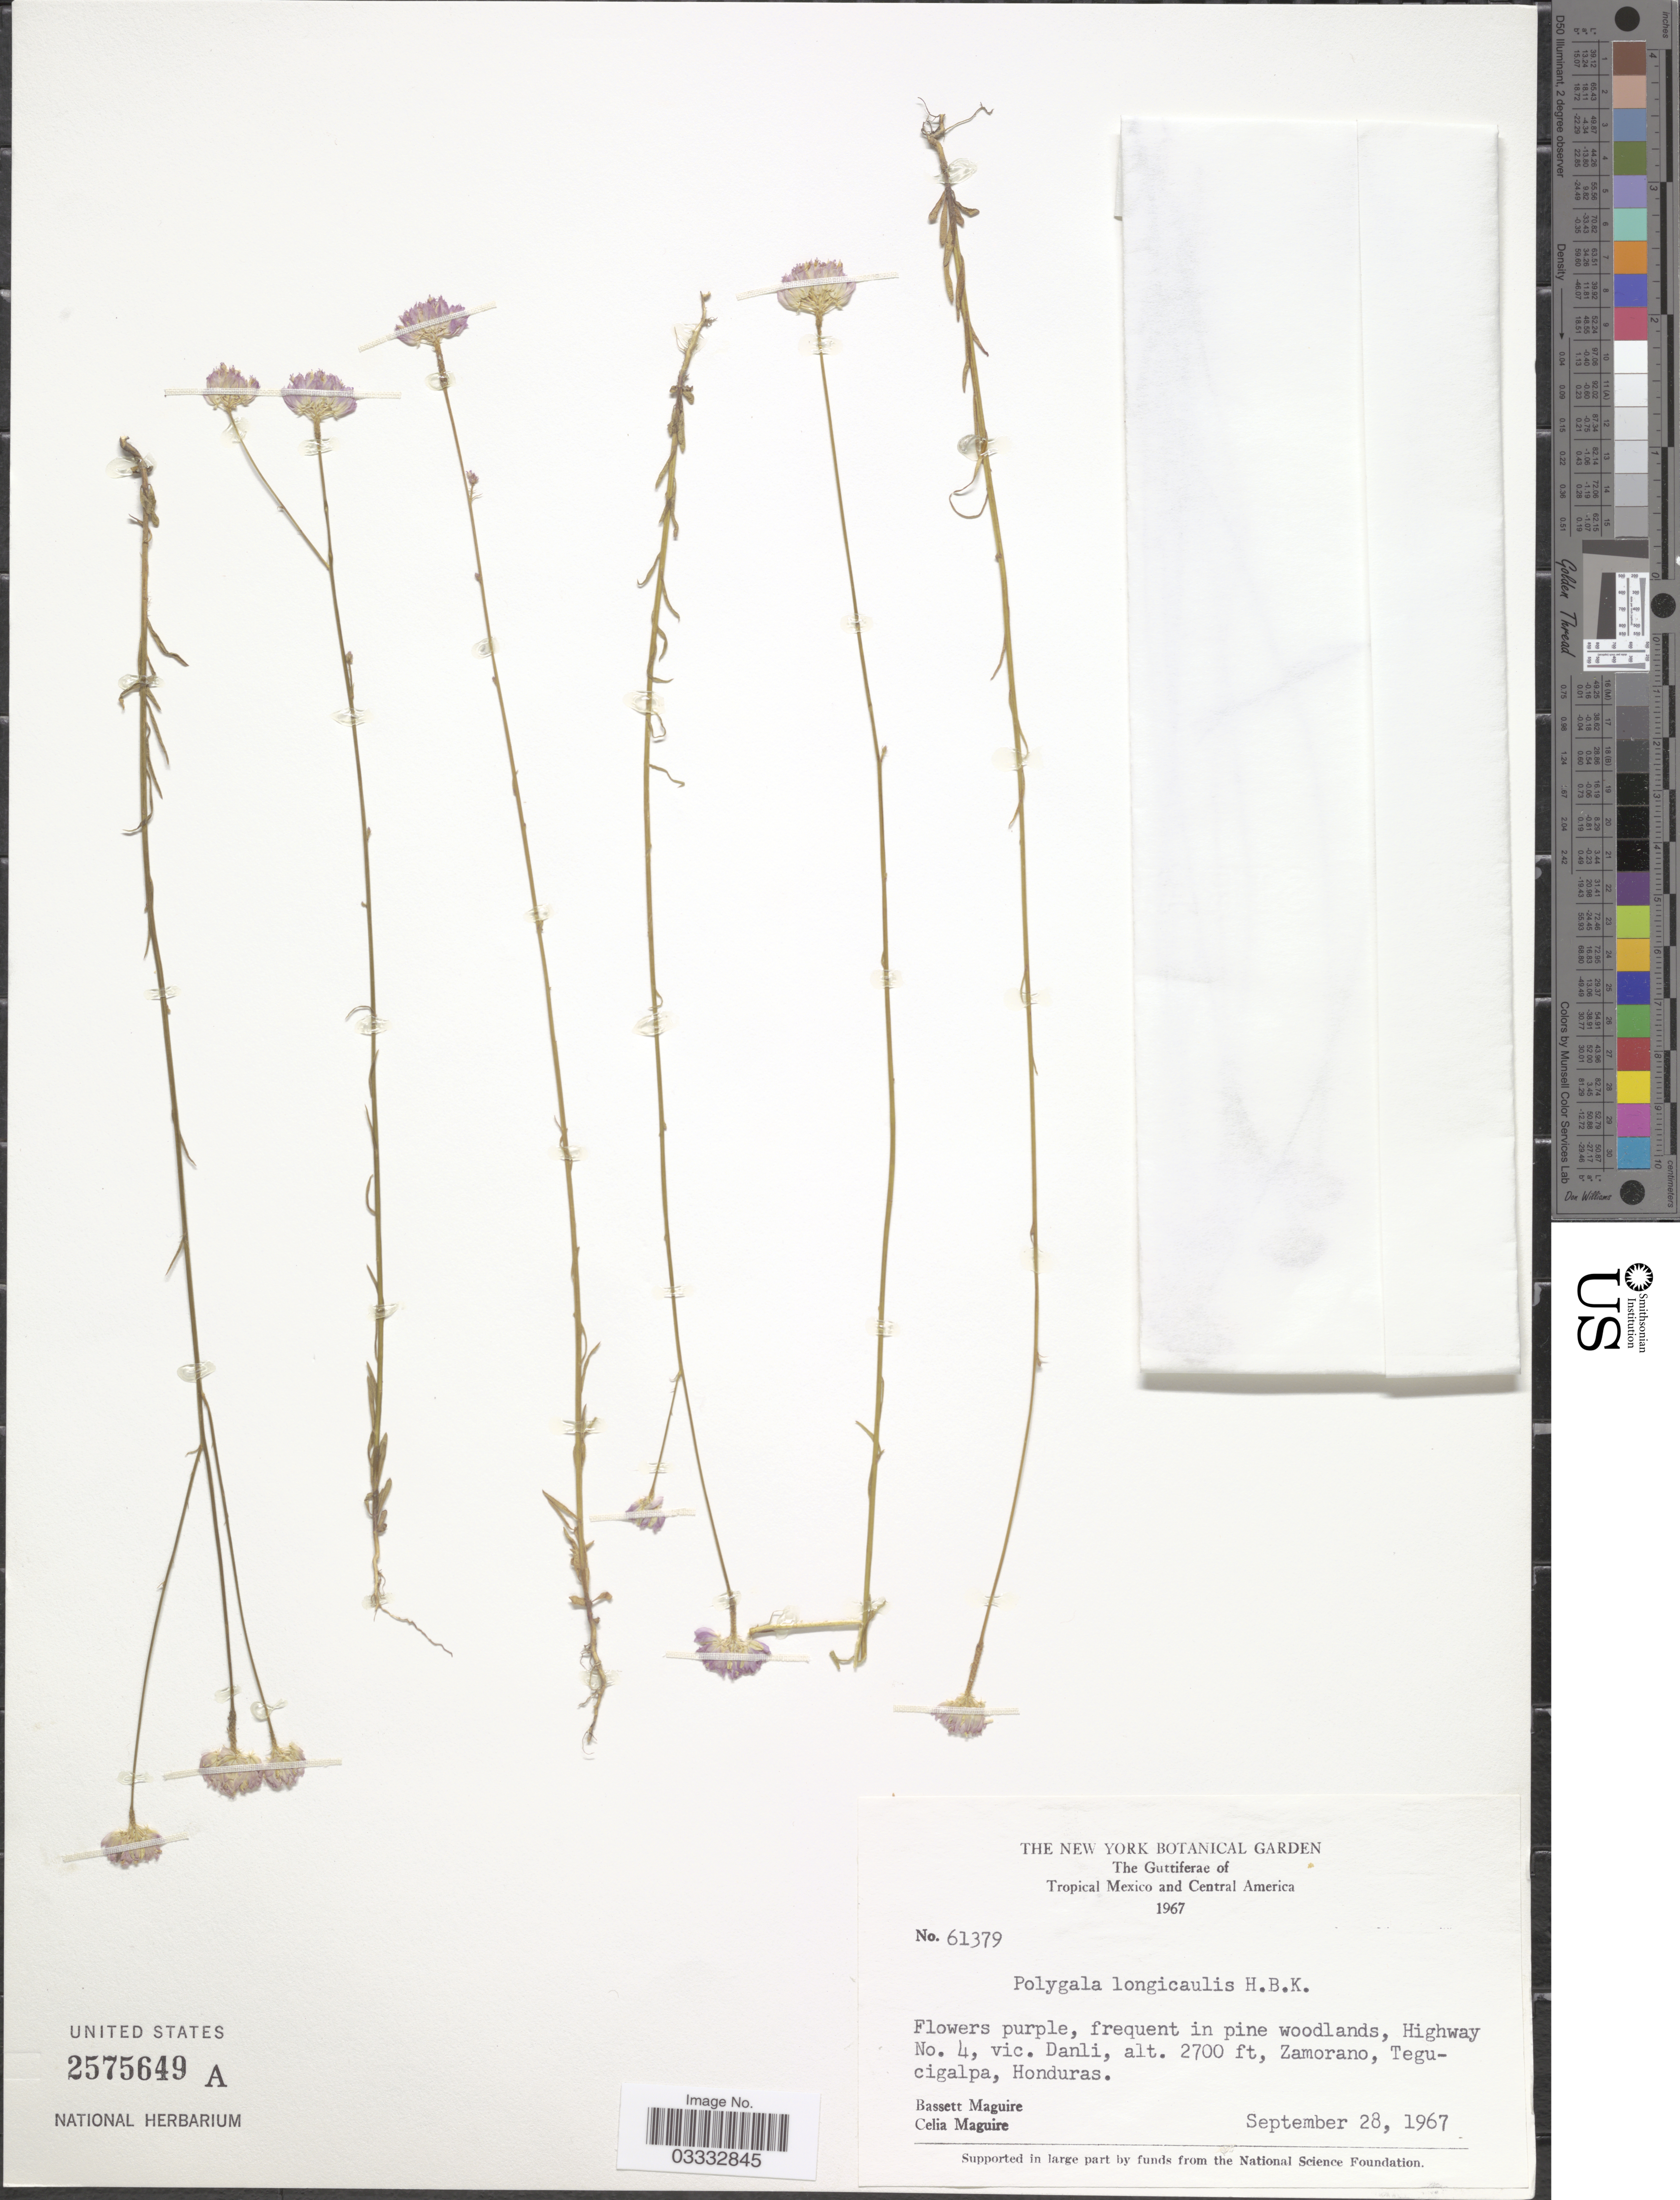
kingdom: Plantae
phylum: Tracheophyta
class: Magnoliopsida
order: Fabales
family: Polygalaceae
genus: Polygala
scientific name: Polygala longicaulis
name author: Kunth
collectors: B. Maguire & C. K. Maguire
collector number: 61379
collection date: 1967-09-28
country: Honduras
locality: Highway No. 4, vic. Danli, Zamorano, Tegucigalpa.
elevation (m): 823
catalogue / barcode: US 2575649A